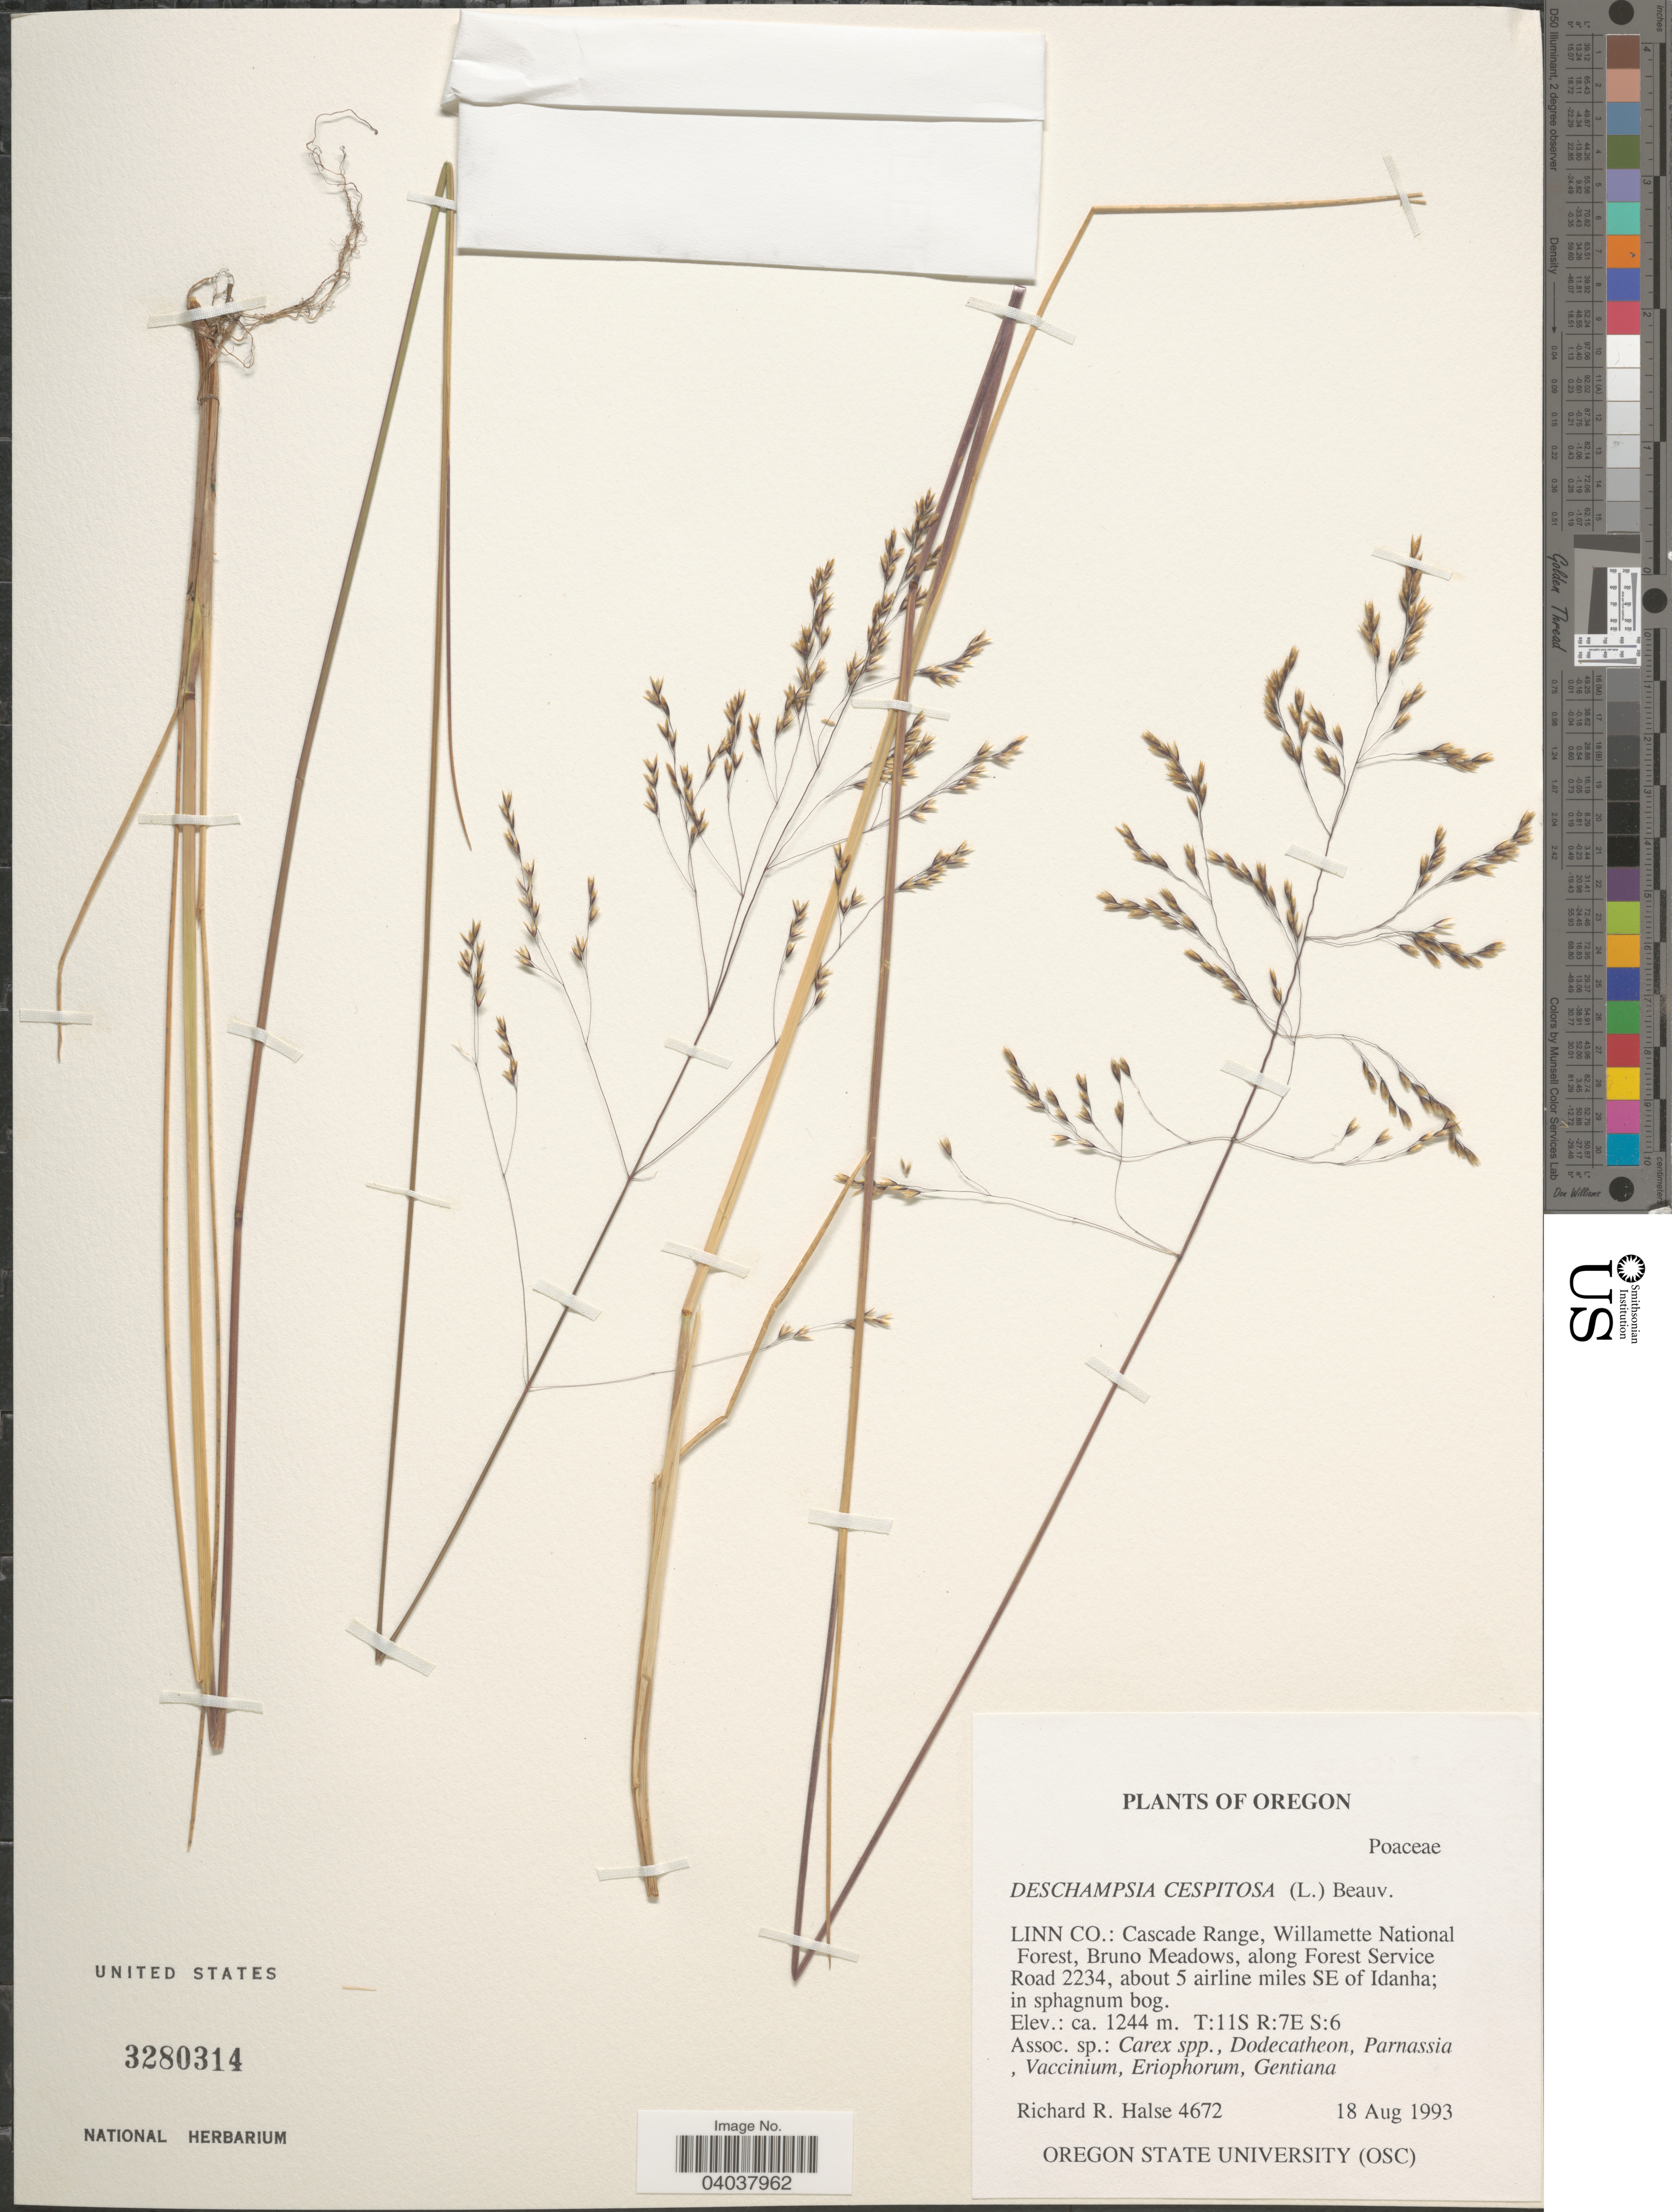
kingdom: Plantae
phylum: Tracheophyta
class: Liliopsida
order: Poales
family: Poaceae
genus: Deschampsia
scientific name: Deschampsia cespitosa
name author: (L.) P. Beauv.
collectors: R. Halse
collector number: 4672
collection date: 1993-08-18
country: United States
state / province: Oregon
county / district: Linn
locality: Linn Co.: Cascade Range, Willamette National Forest, Bruno Meadows, along Forest Service Road 2234, about 5 airline miles SE of Idanha. T:11S R:7E S:6.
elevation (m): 1244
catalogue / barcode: US 3280314